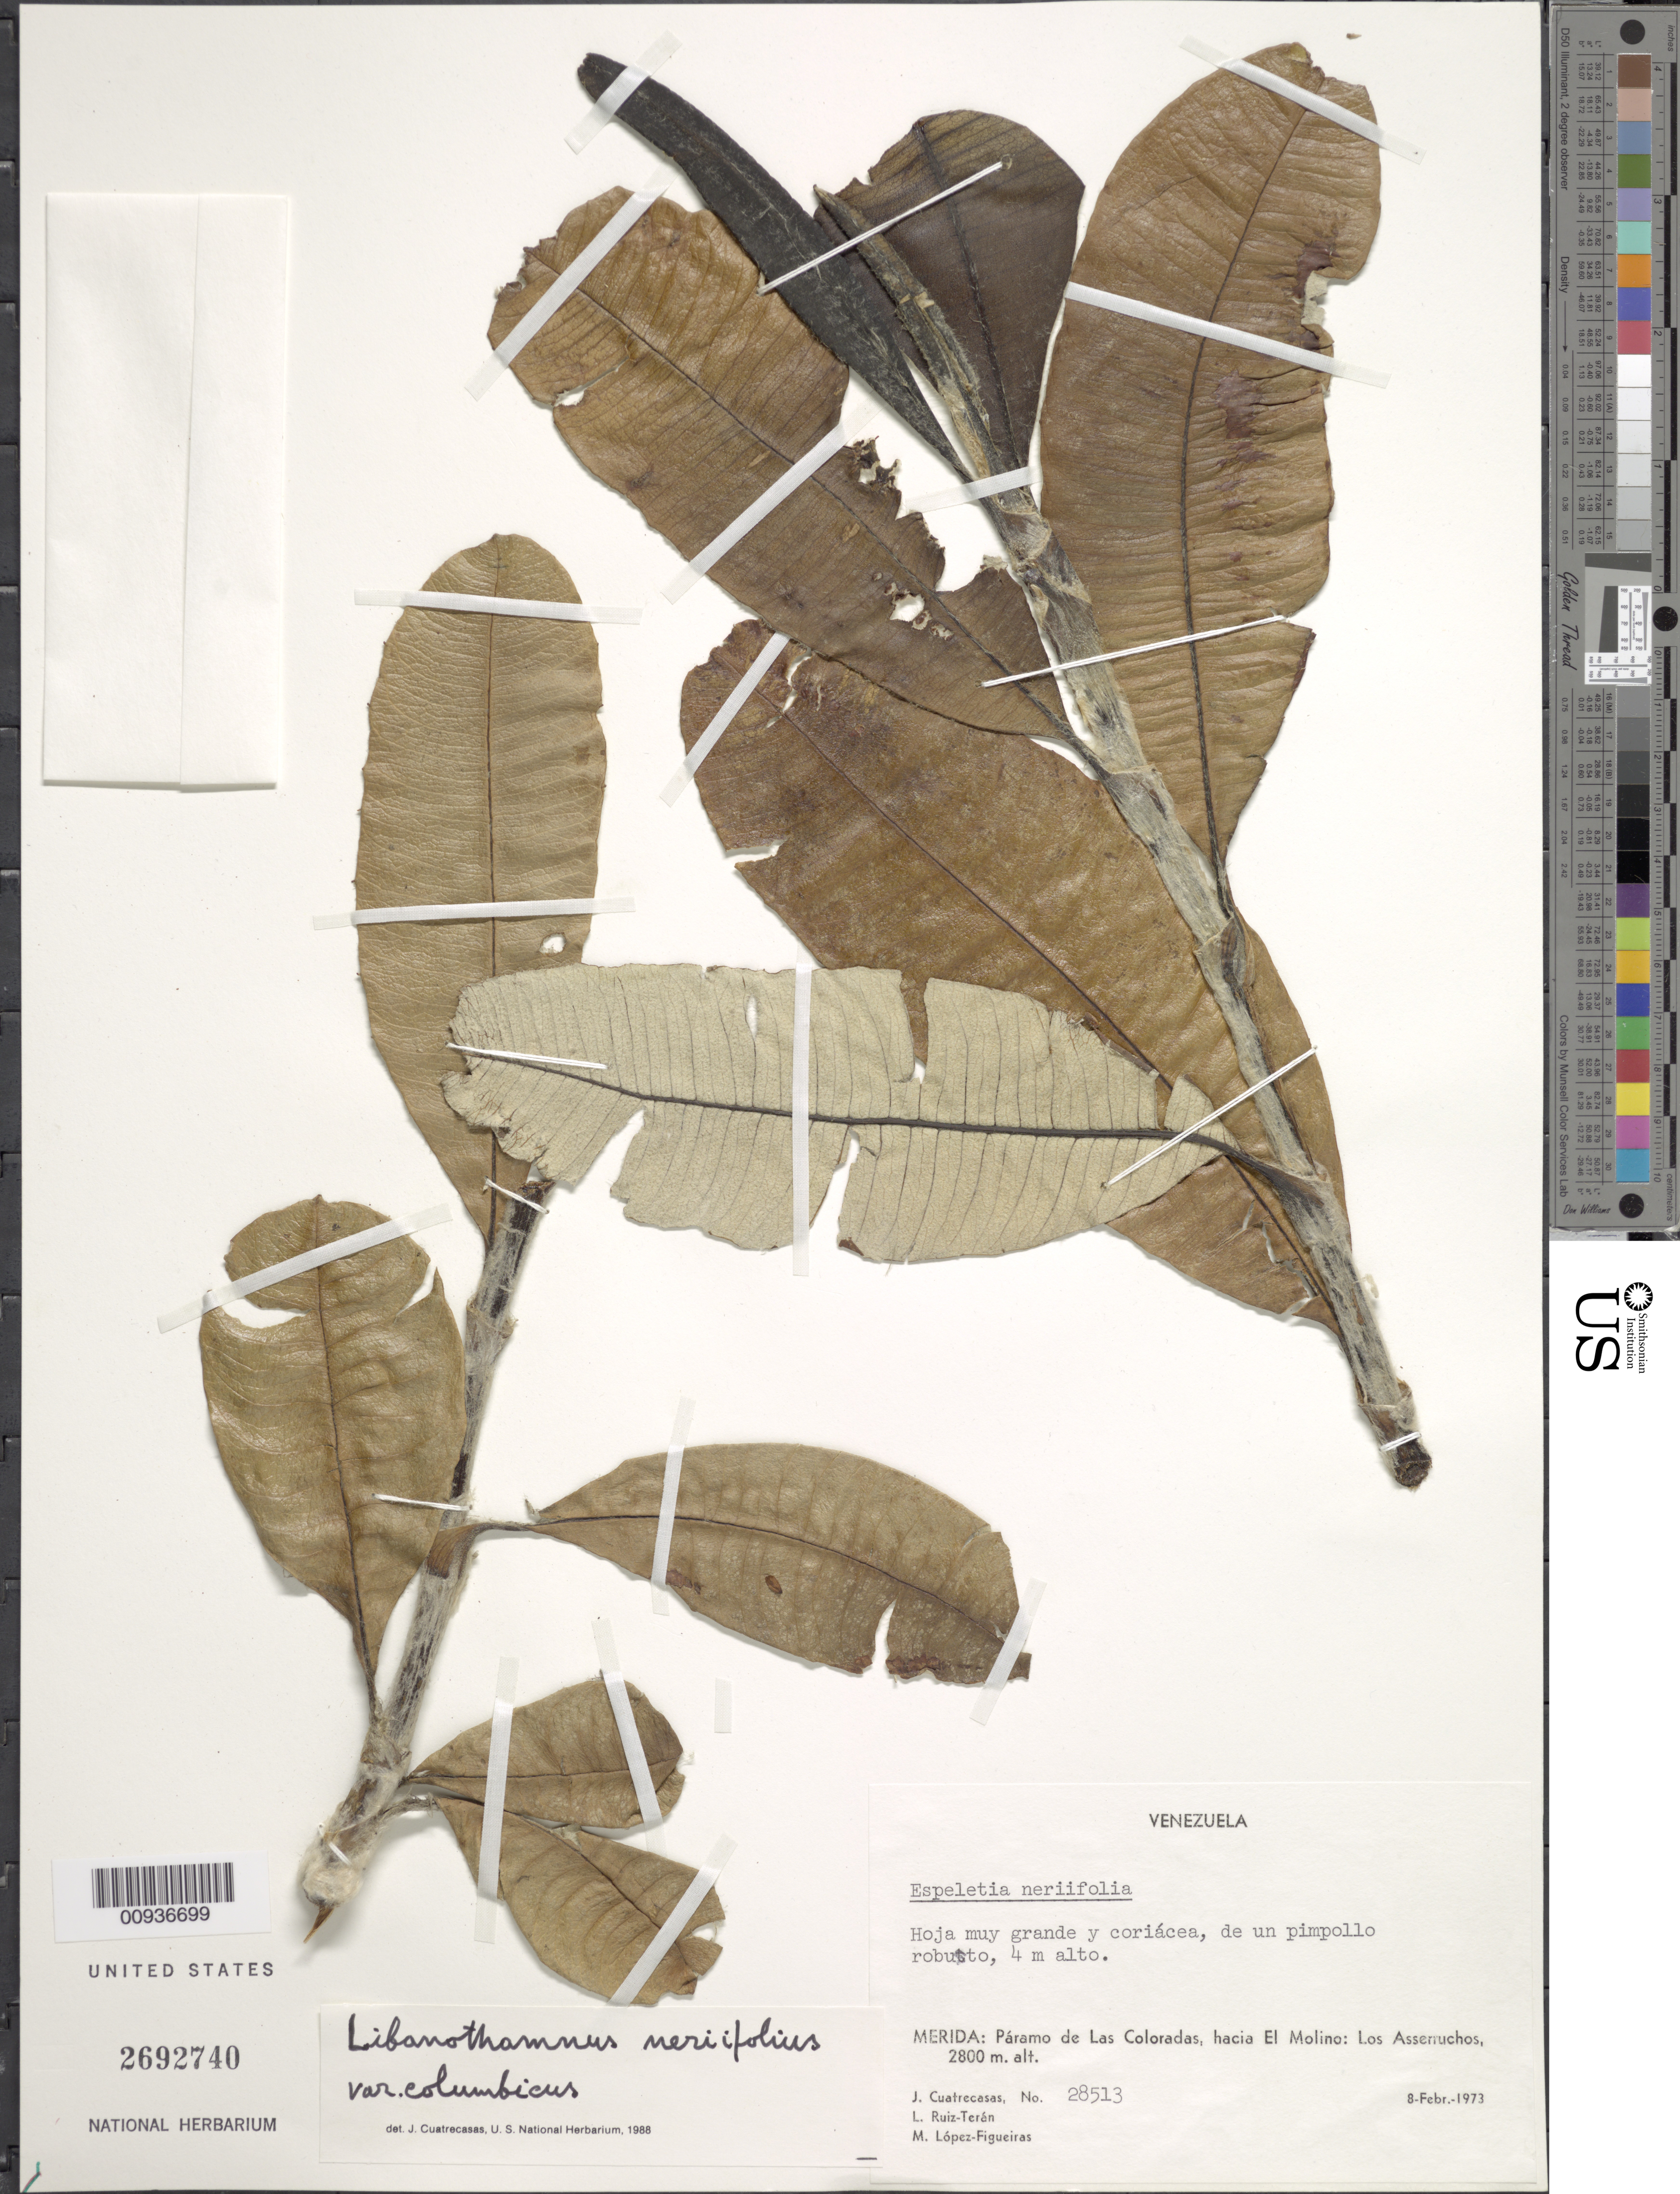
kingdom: Plantae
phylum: Tracheophyta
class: Magnoliopsida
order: Asterales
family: Asteraceae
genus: Libanothamnus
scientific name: Libanothamnus neriifolius var. columbicus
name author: (Cuatrec.) Cuatrec.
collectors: J. Cuatrecasas, L. E. Ruíz-Terán & M. López Figueiras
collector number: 28513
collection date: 1973-02-08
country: Venezuela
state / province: Mérida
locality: Páramo de Las Coloradas. Hacia El Molino: Los Aserruchos.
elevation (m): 2800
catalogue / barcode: US 2692740